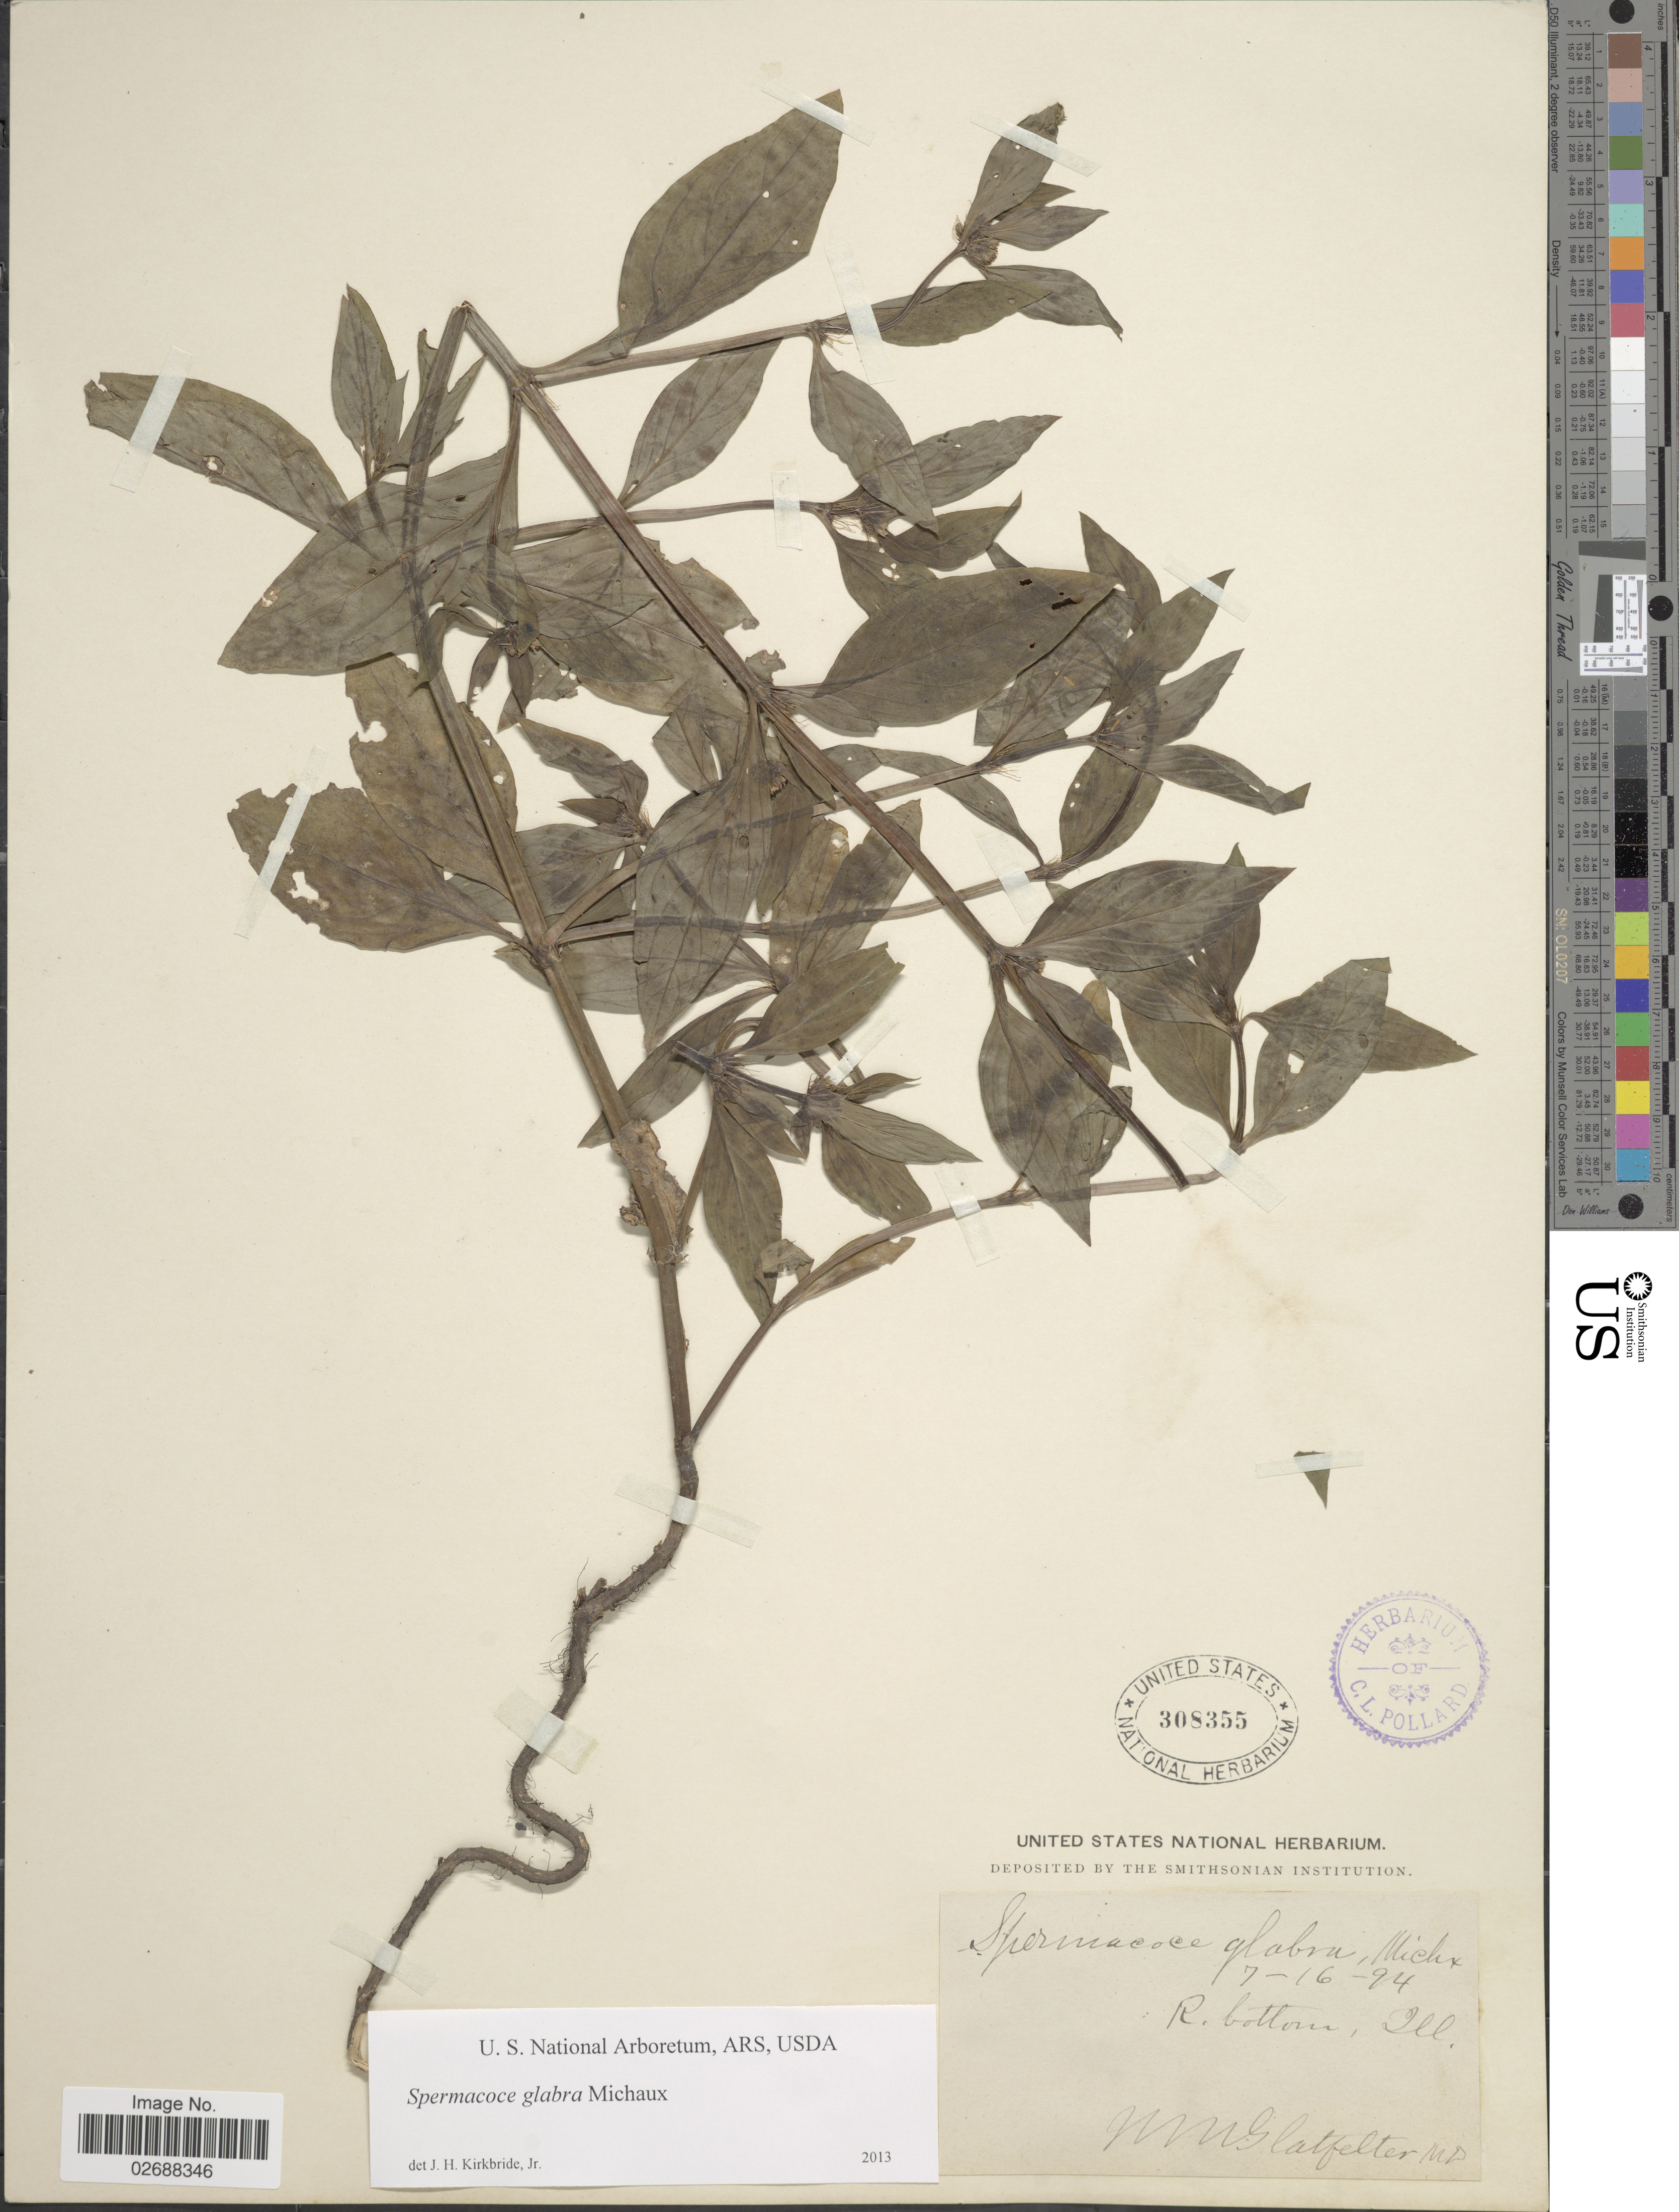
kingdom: Plantae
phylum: Tracheophyta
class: Magnoliopsida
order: Gentianales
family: Rubiaceae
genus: Spermacoce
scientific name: Spermacoce glabra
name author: Michx.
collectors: N. M. Glatfelter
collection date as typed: Transcribed d/m/y: 16/7/94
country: United States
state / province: Illinois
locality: R. bottom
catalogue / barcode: US 308355